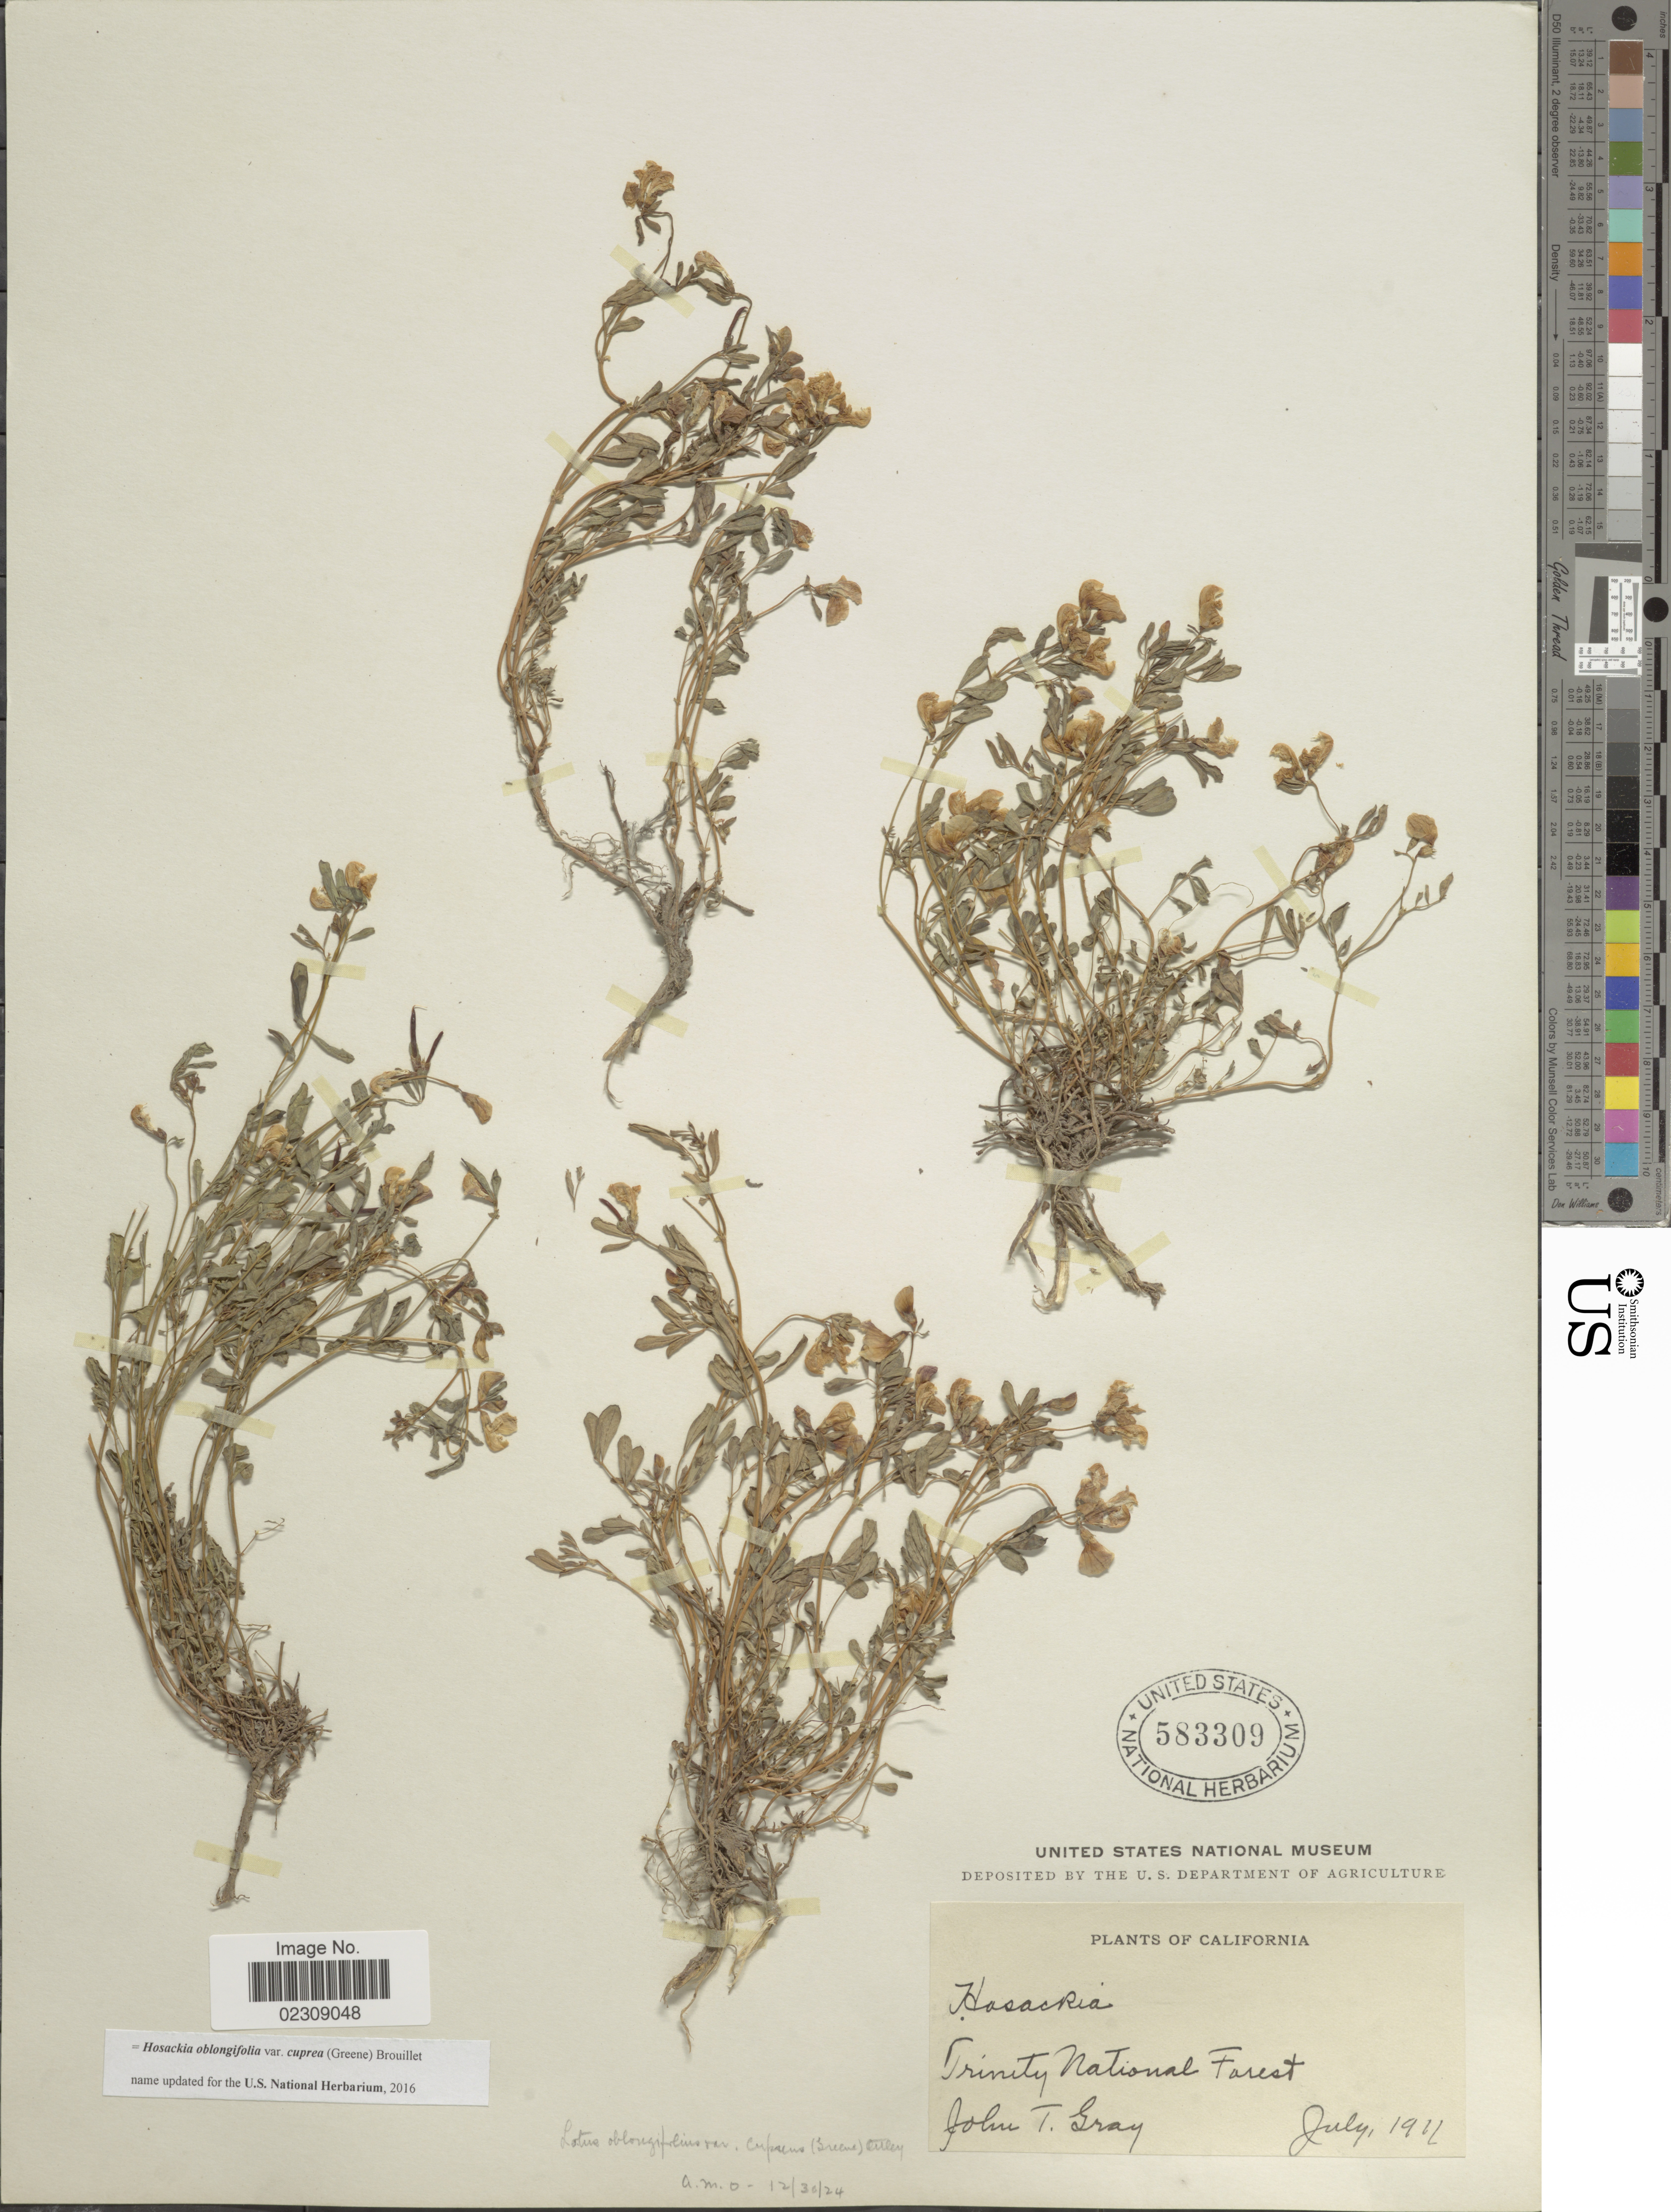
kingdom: Plantae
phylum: Tracheophyta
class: Magnoliopsida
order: Fabales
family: Fabaceae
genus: Hosackia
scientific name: Hosackia oblongifolia var. cuprea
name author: (Greene) Brouillet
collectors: J. Gray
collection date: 1911-07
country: United States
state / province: California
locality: Trinity National Forest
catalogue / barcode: US 583309